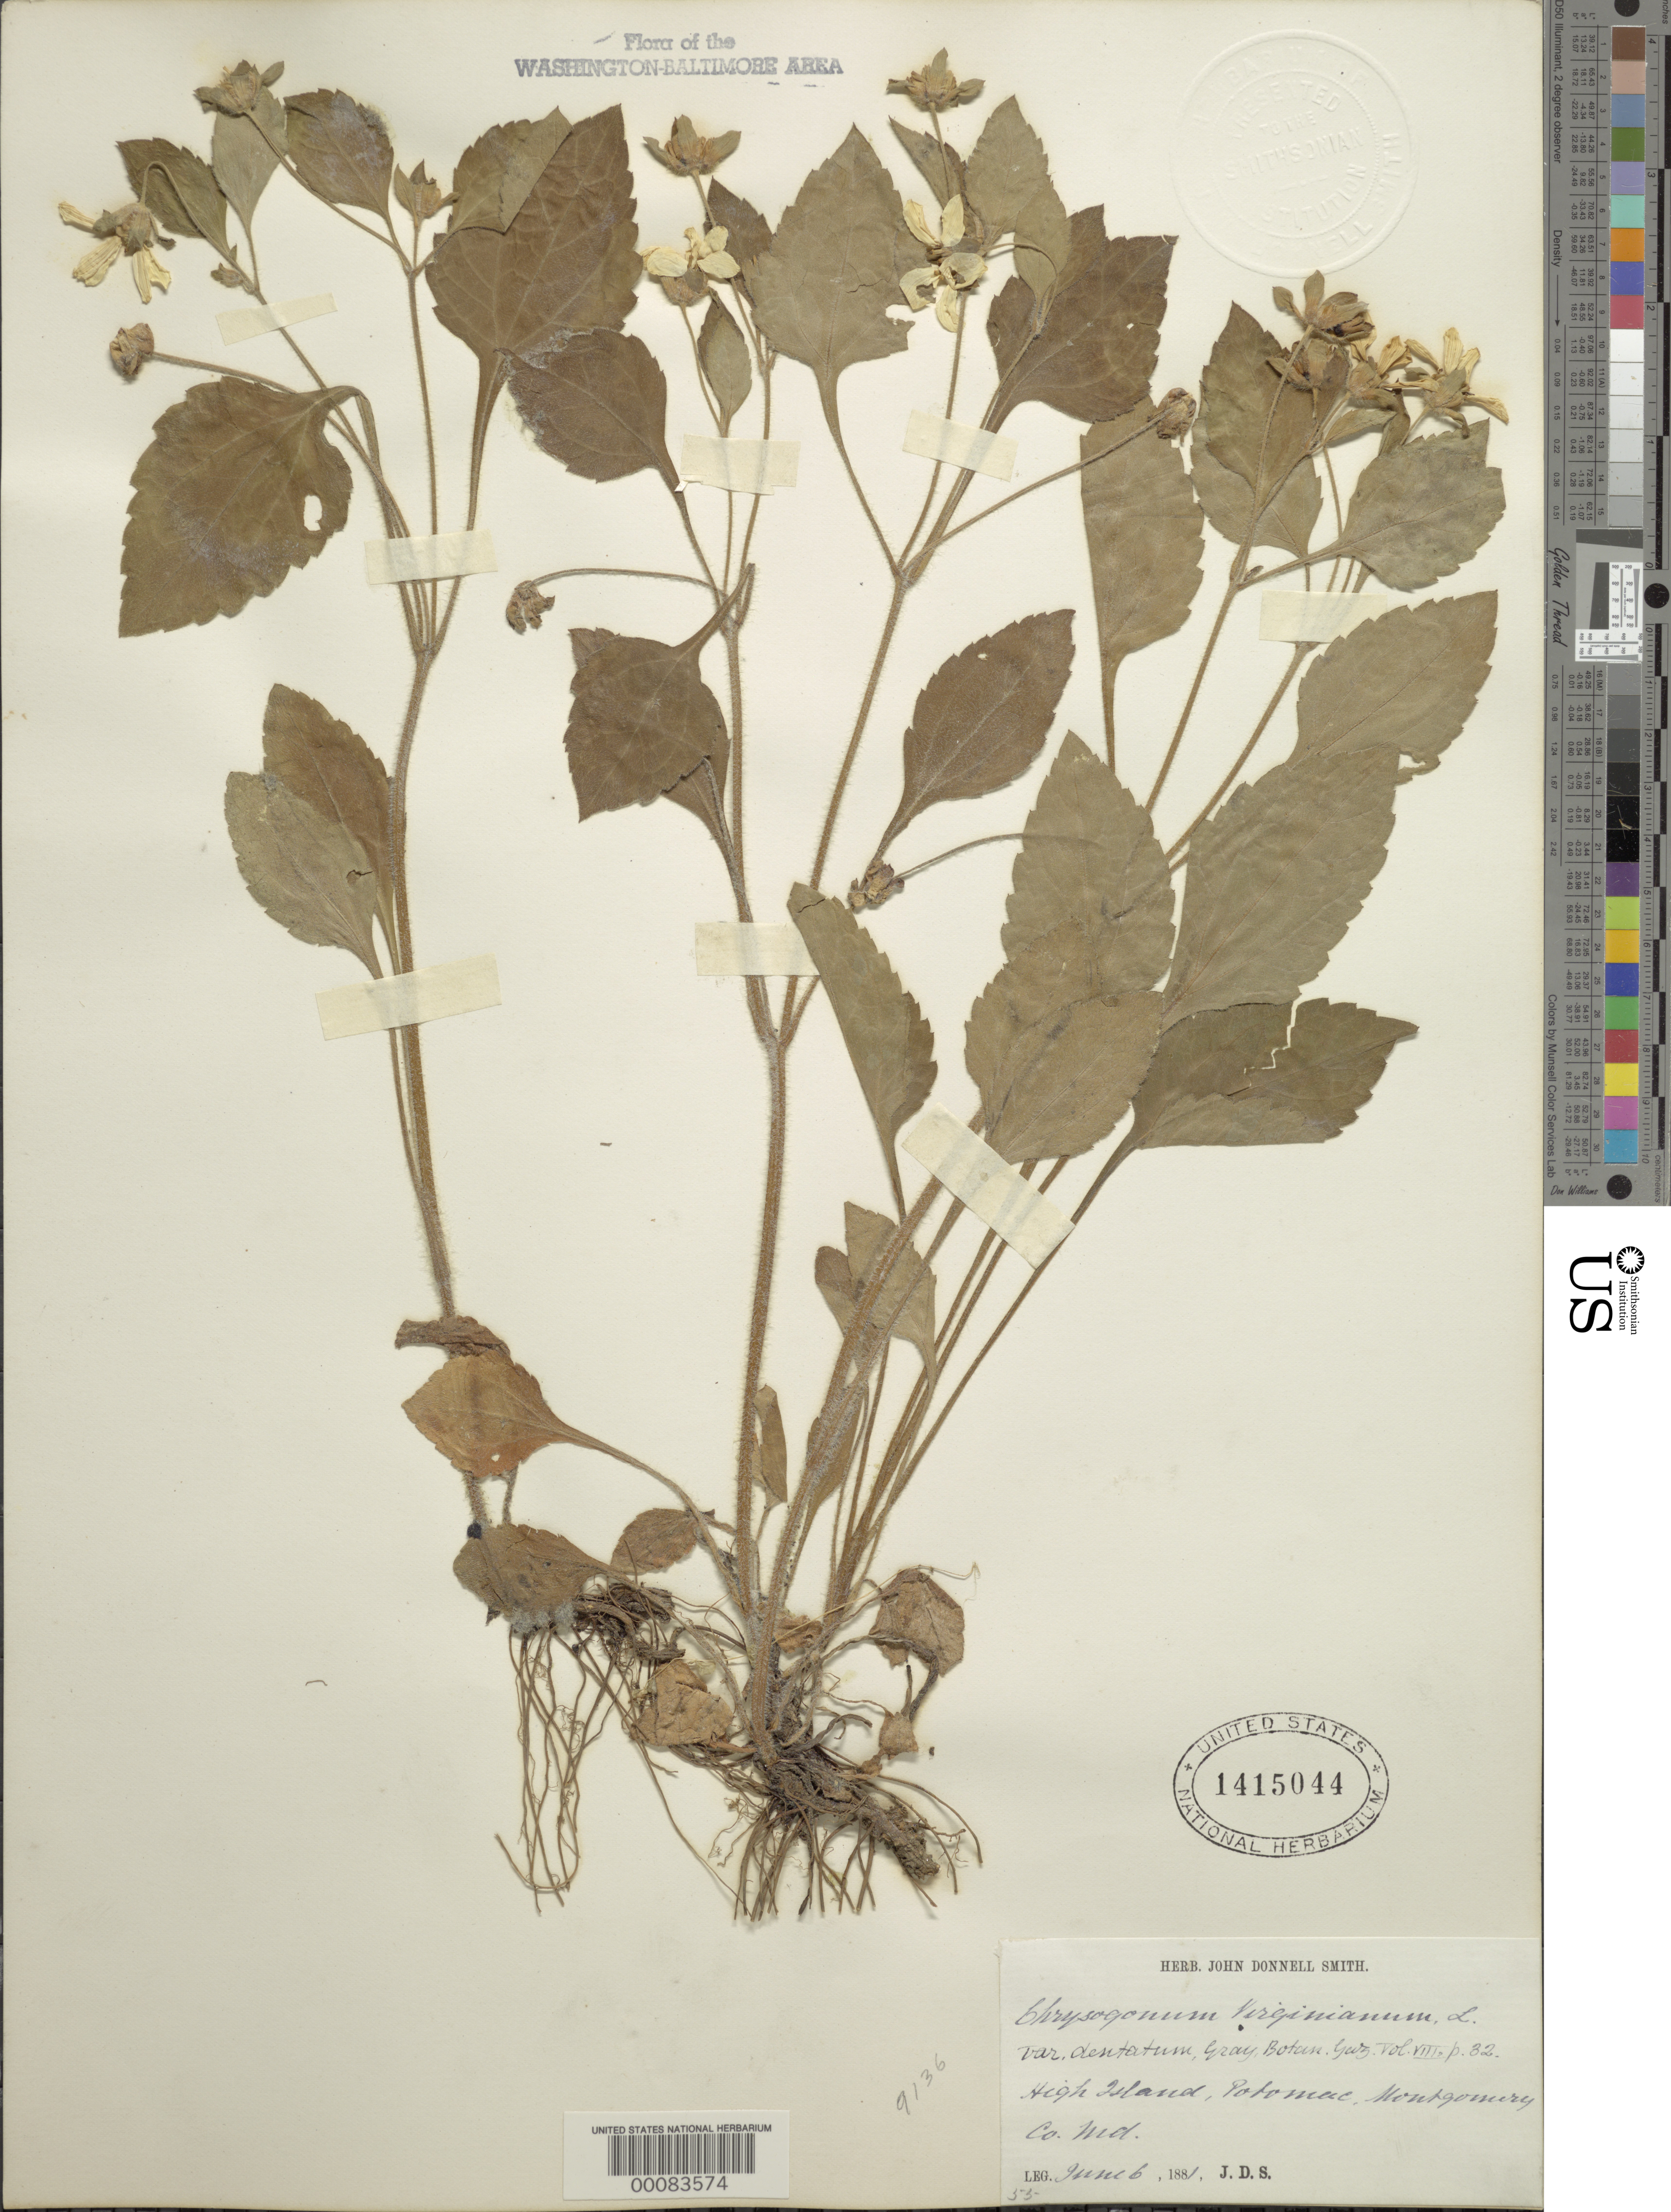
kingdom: Plantae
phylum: Tracheophyta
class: Magnoliopsida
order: Asterales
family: Asteraceae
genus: Chrysogonum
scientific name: Chrysogonum virginianum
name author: L.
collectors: J. Donnell Smith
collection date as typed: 06 Jun 1881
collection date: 1881-06-06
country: United States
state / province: Maryland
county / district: Montgomery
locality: High Island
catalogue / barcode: US 1415044